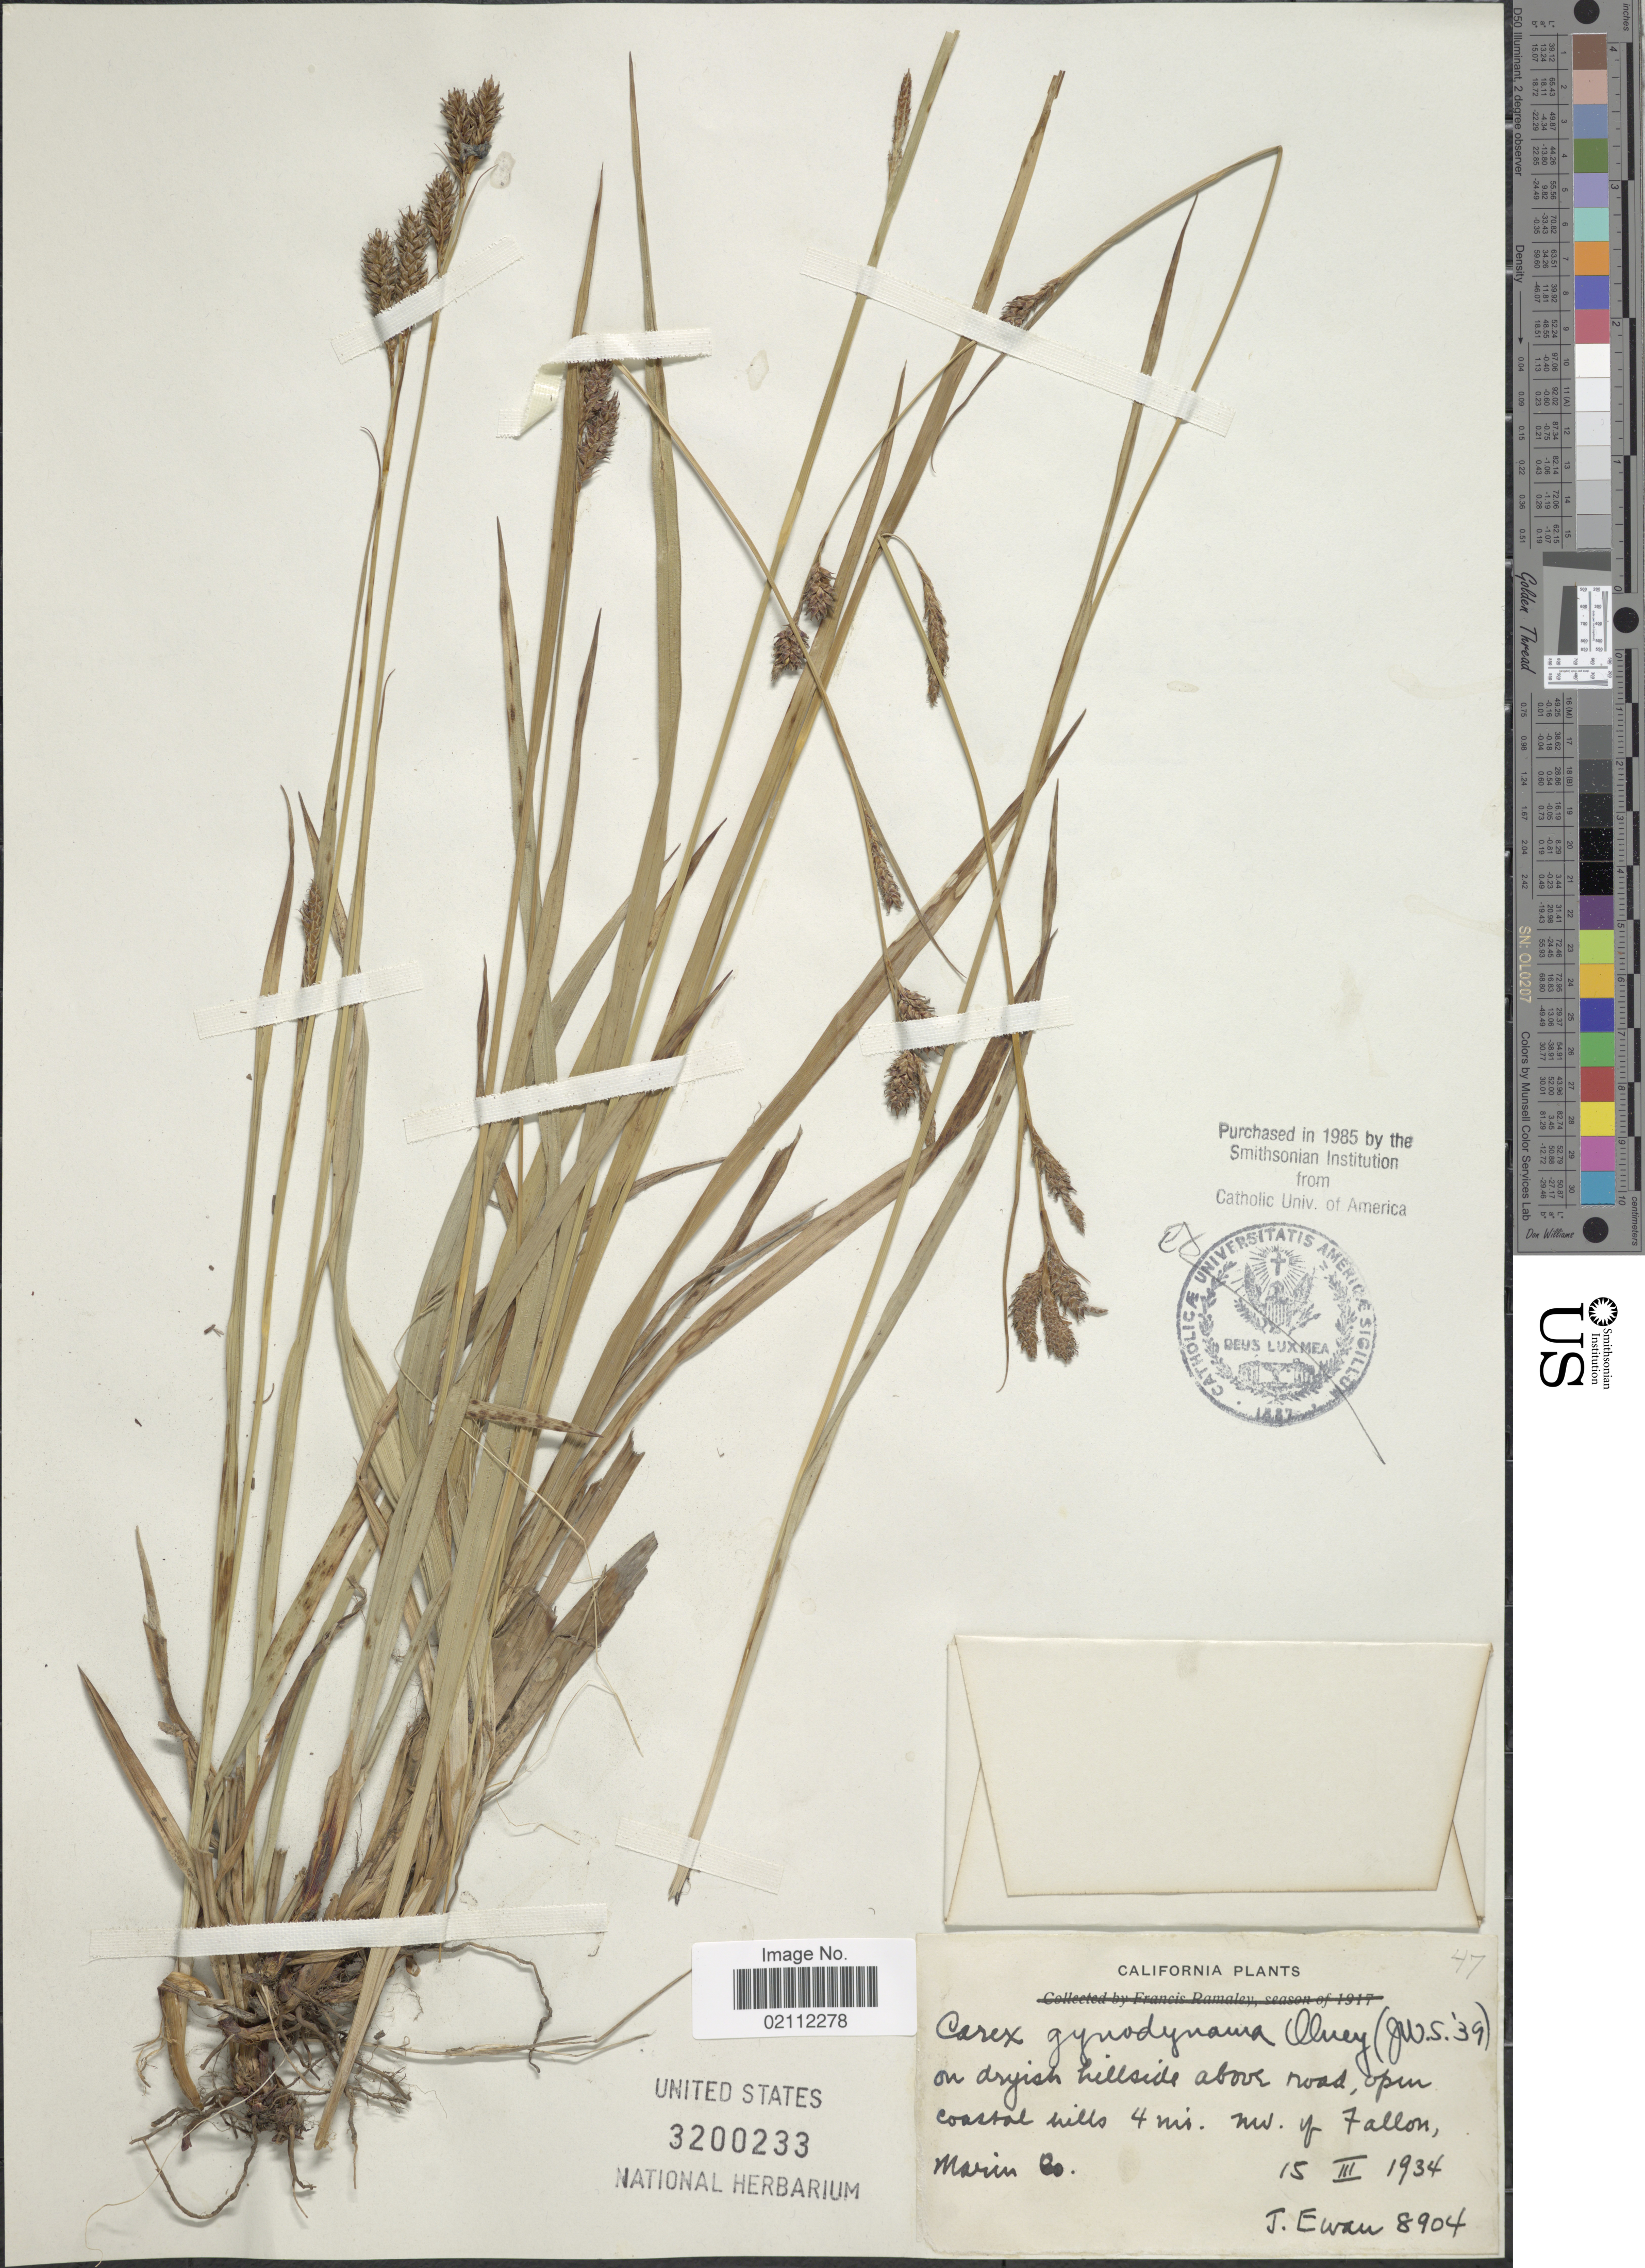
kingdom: Plantae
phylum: Tracheophyta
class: Liliopsida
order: Poales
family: Cyperaceae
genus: Carex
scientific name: Carex gynodynama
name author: Olney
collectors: J. A. Ewan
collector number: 8904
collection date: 1934-03-15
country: United States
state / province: California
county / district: Marin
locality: Open coastal hills 4 mi. nw. of Fallon, Marin Co.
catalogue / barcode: US 3200233